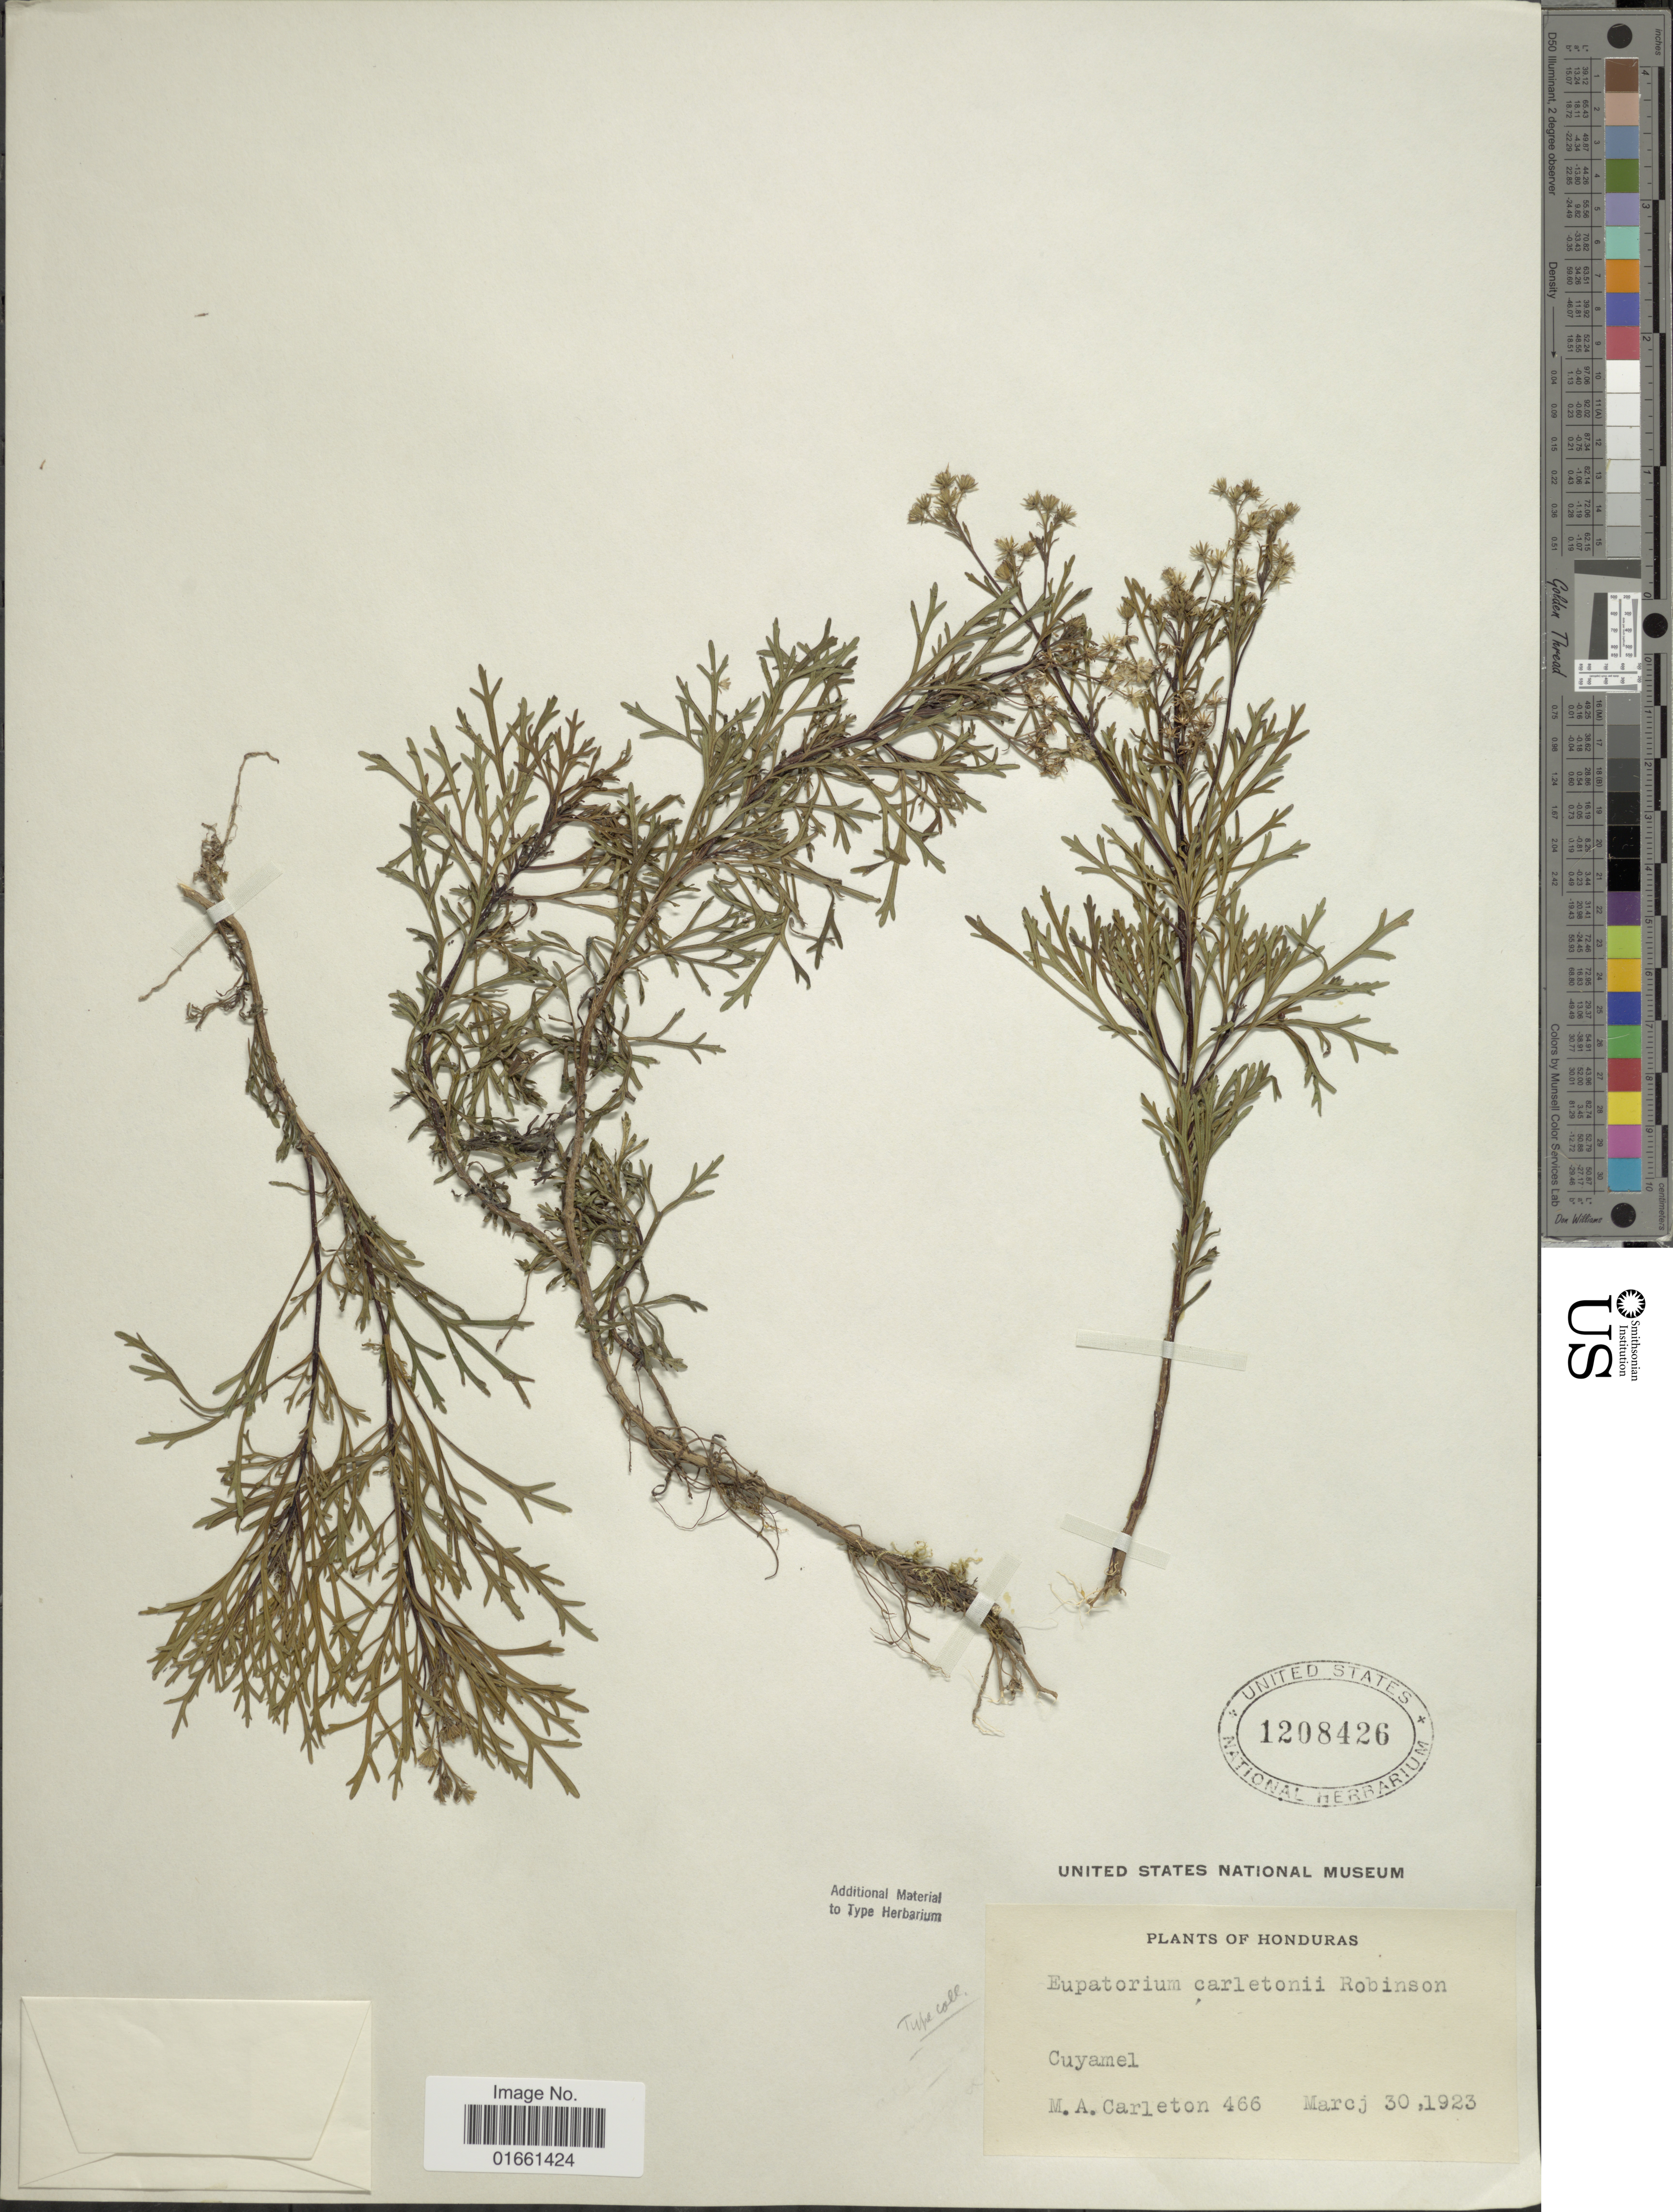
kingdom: Plantae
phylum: Tracheophyta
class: Magnoliopsida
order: Asterales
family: Asteraceae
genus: Fleischmannia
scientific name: Fleischmannia carletonii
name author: (B.L. Rob.) R.M. King & H. Rob.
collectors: M. A. Carleton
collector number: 466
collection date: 1923-03-30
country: Honduras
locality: Cuyamel.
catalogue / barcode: US 1208426